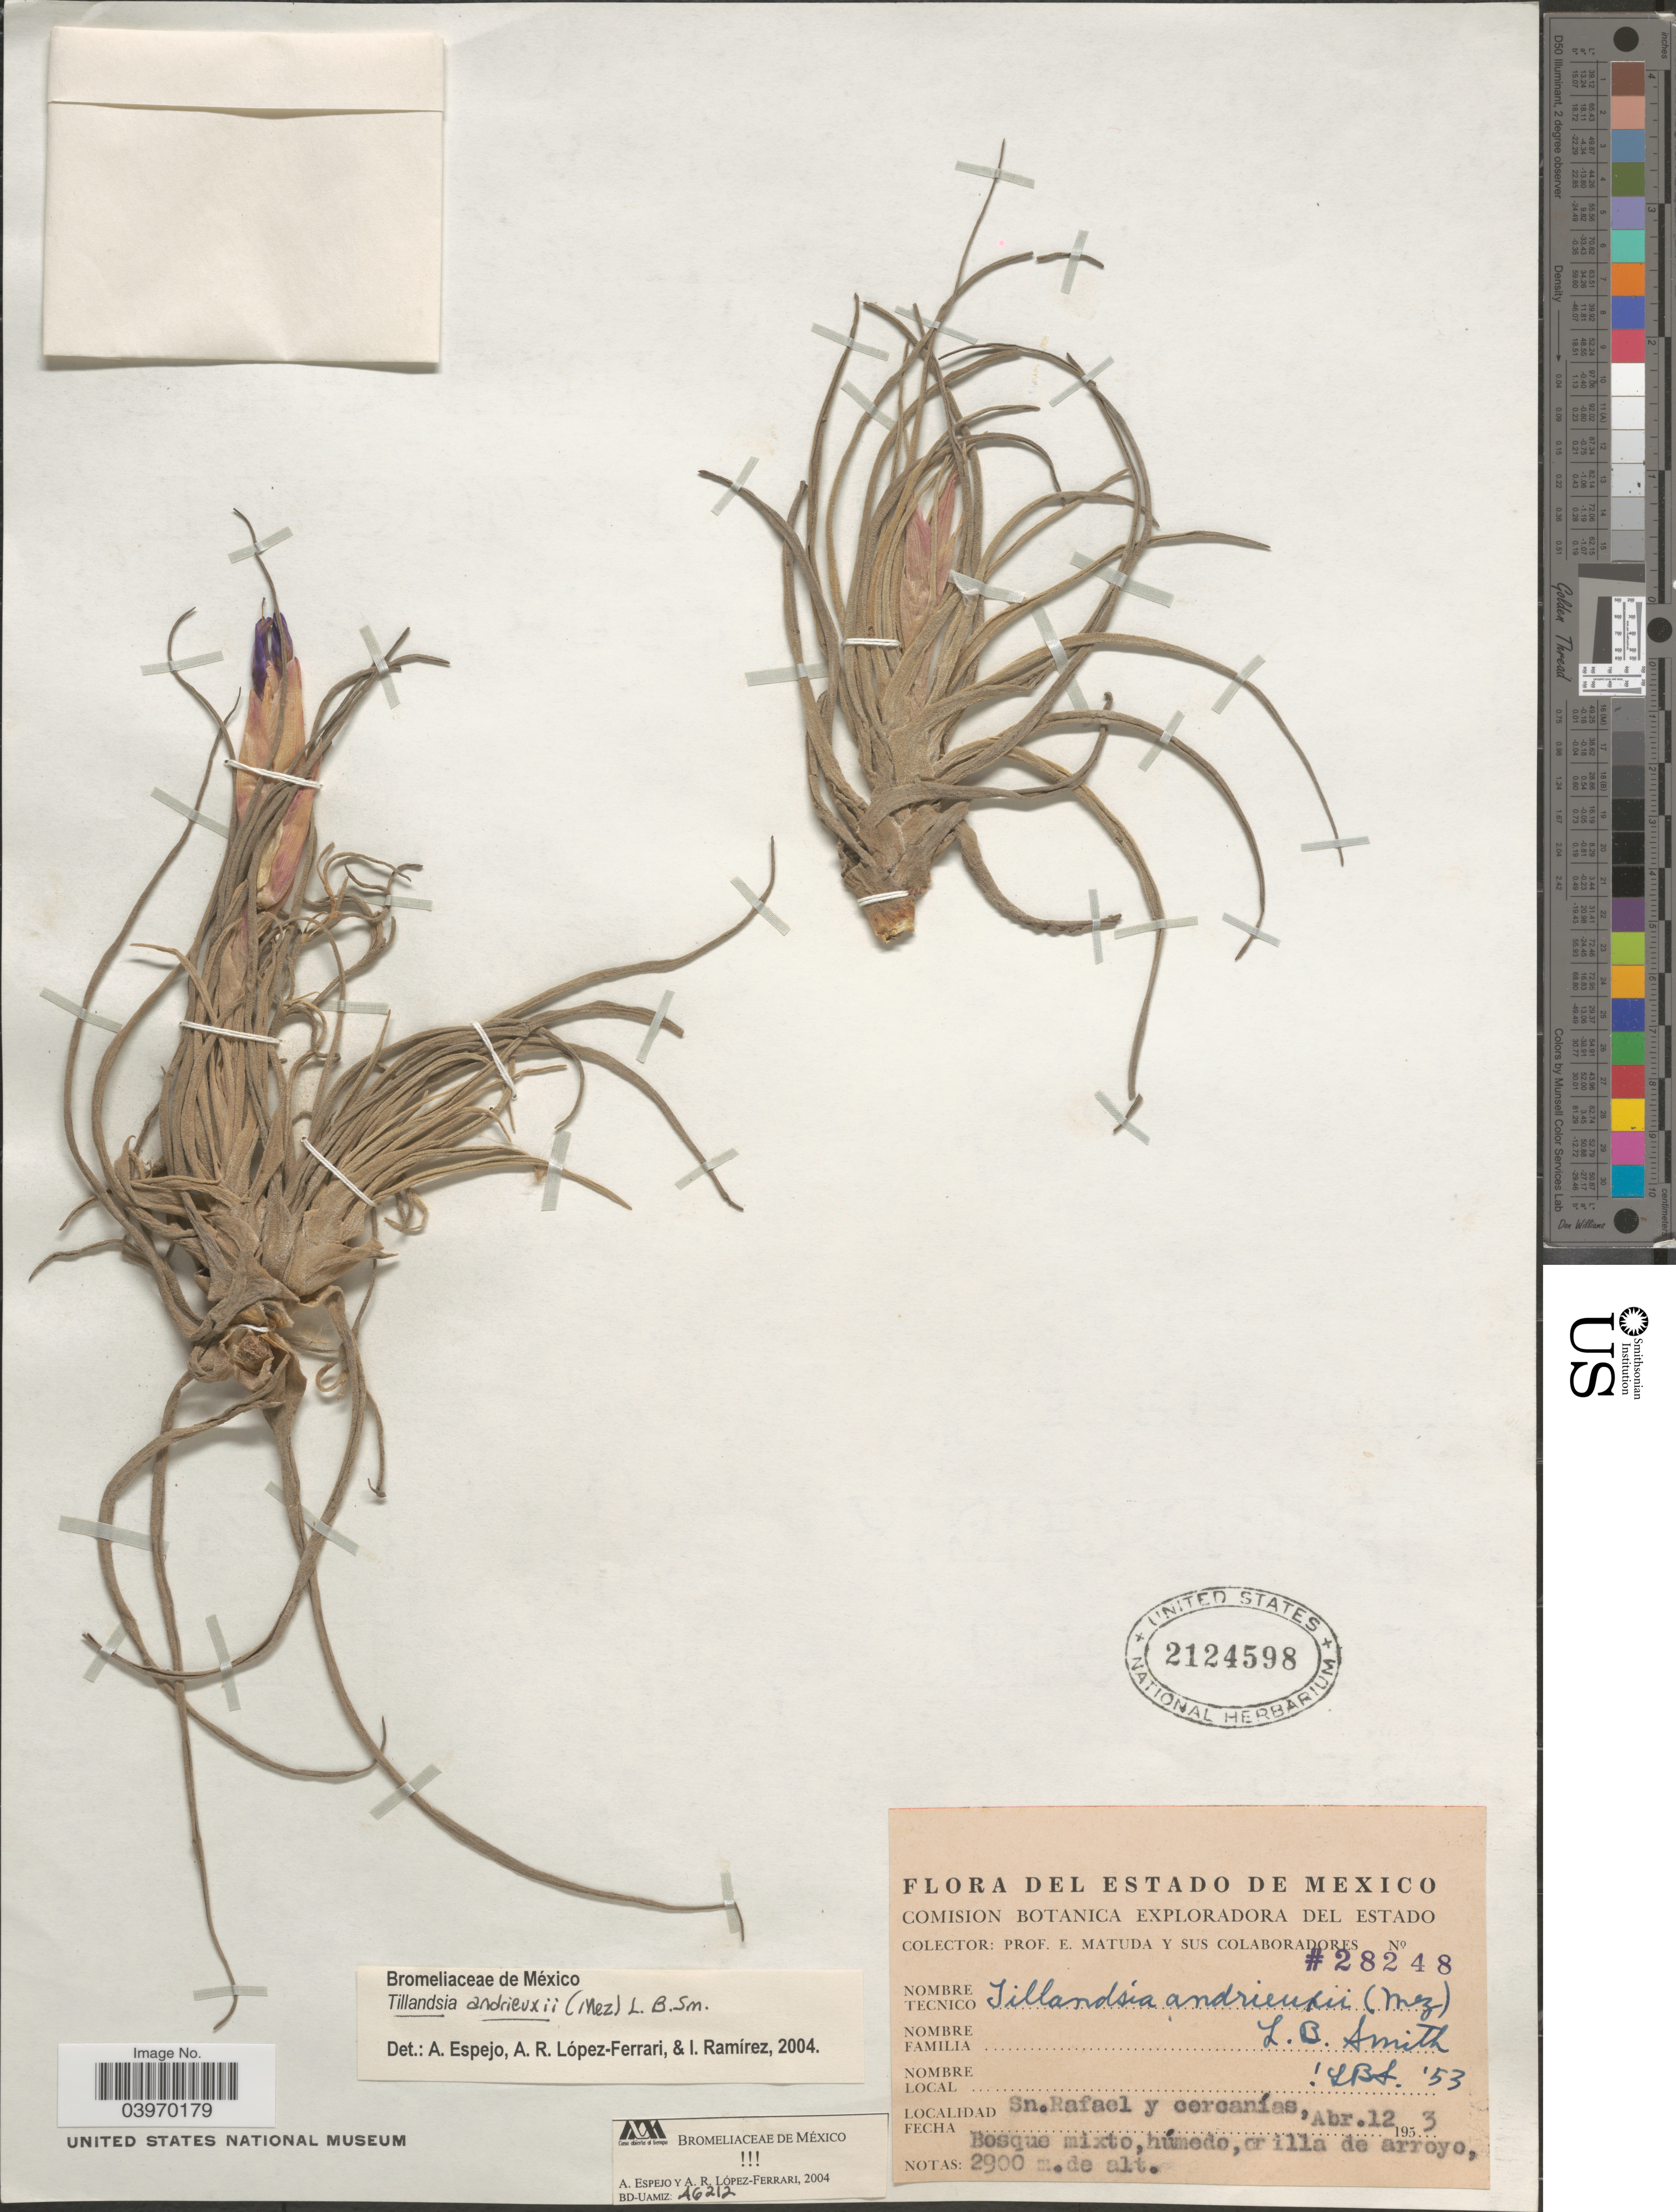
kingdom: Plantae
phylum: Tracheophyta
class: Liliopsida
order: Poales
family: Bromeliaceae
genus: Tillandsia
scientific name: Tillandsia andrieuxii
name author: (Mez) L.B. Sm.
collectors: E. Matuda & Sus Colaboradores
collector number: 28248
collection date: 1953-04-12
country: Mexico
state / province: México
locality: Sn.Rafael y cercanías.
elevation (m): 2900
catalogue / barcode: US 2124598